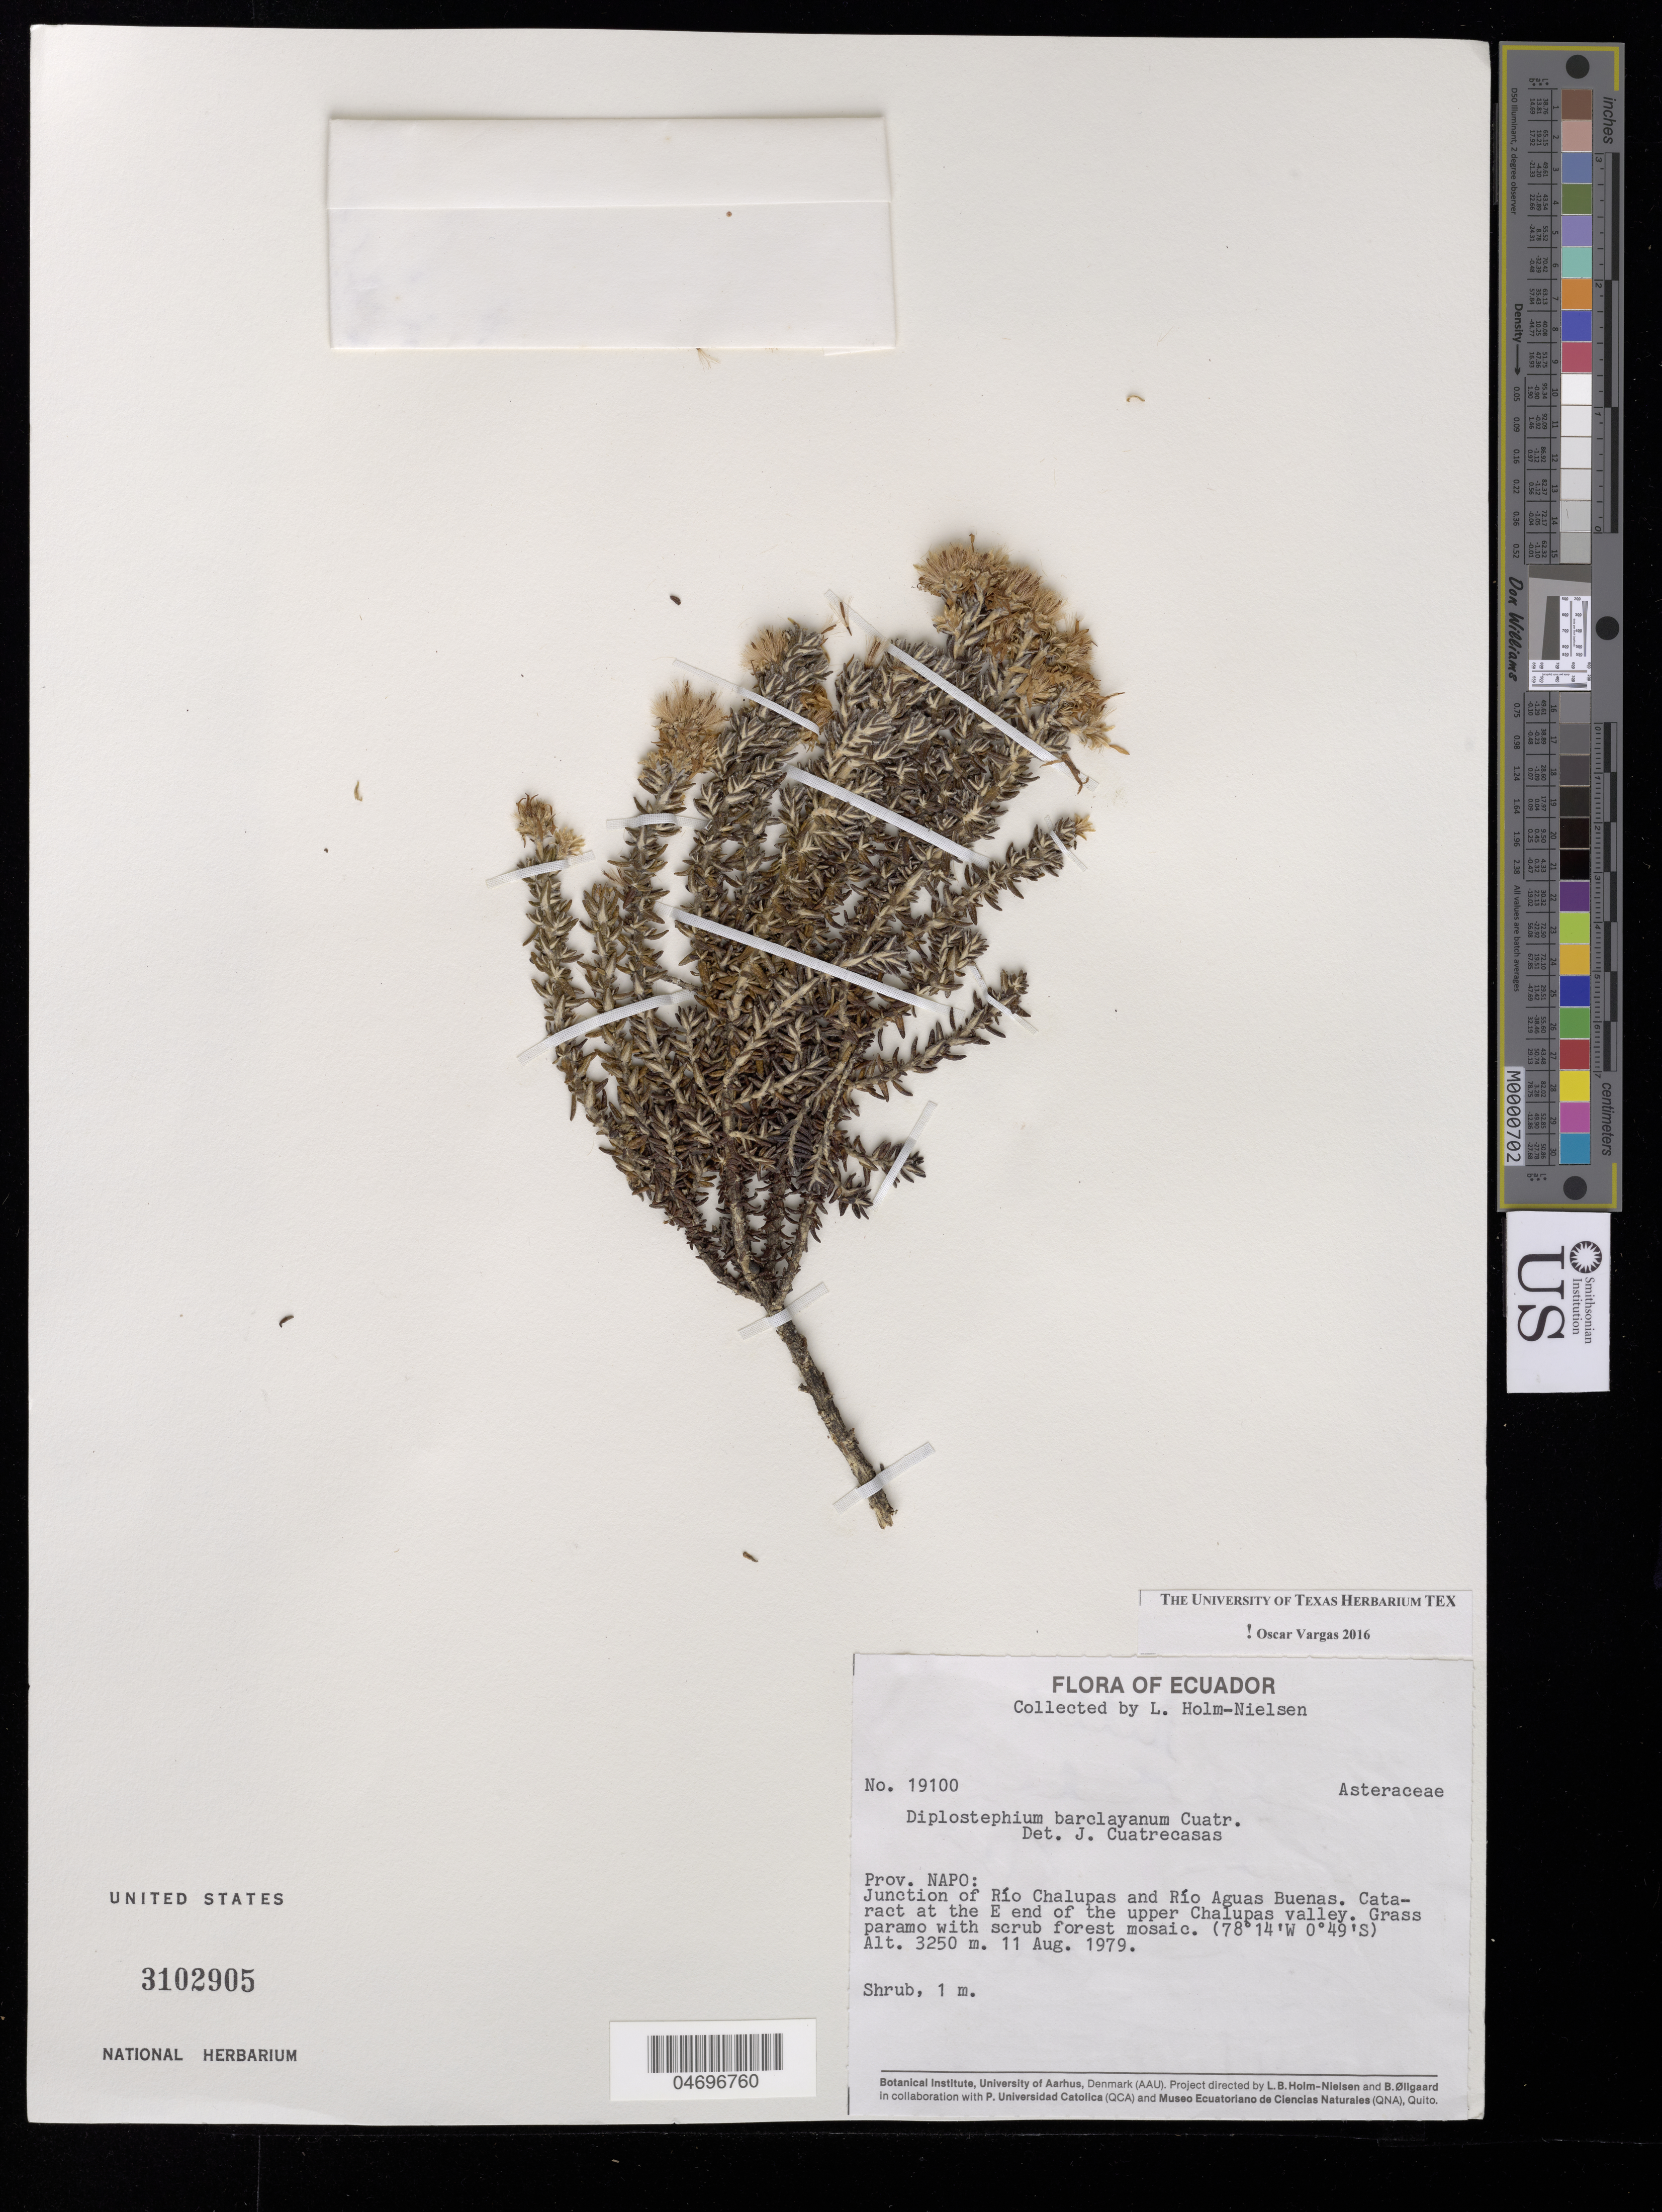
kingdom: Plantae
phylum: Tracheophyta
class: Magnoliopsida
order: Asterales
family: Asteraceae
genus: Diplostephium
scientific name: Diplostephium barclayanum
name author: Cuatrec.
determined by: Vargas, Oscar M.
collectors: L. Holm-Nielsen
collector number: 19100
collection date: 1979-08-11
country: Ecuador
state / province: Napo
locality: Junction of Río Chalupas and Río Aguas Buenas. Cataract at the E end of the upper Chalupas valley.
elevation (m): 3250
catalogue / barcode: US 3102905